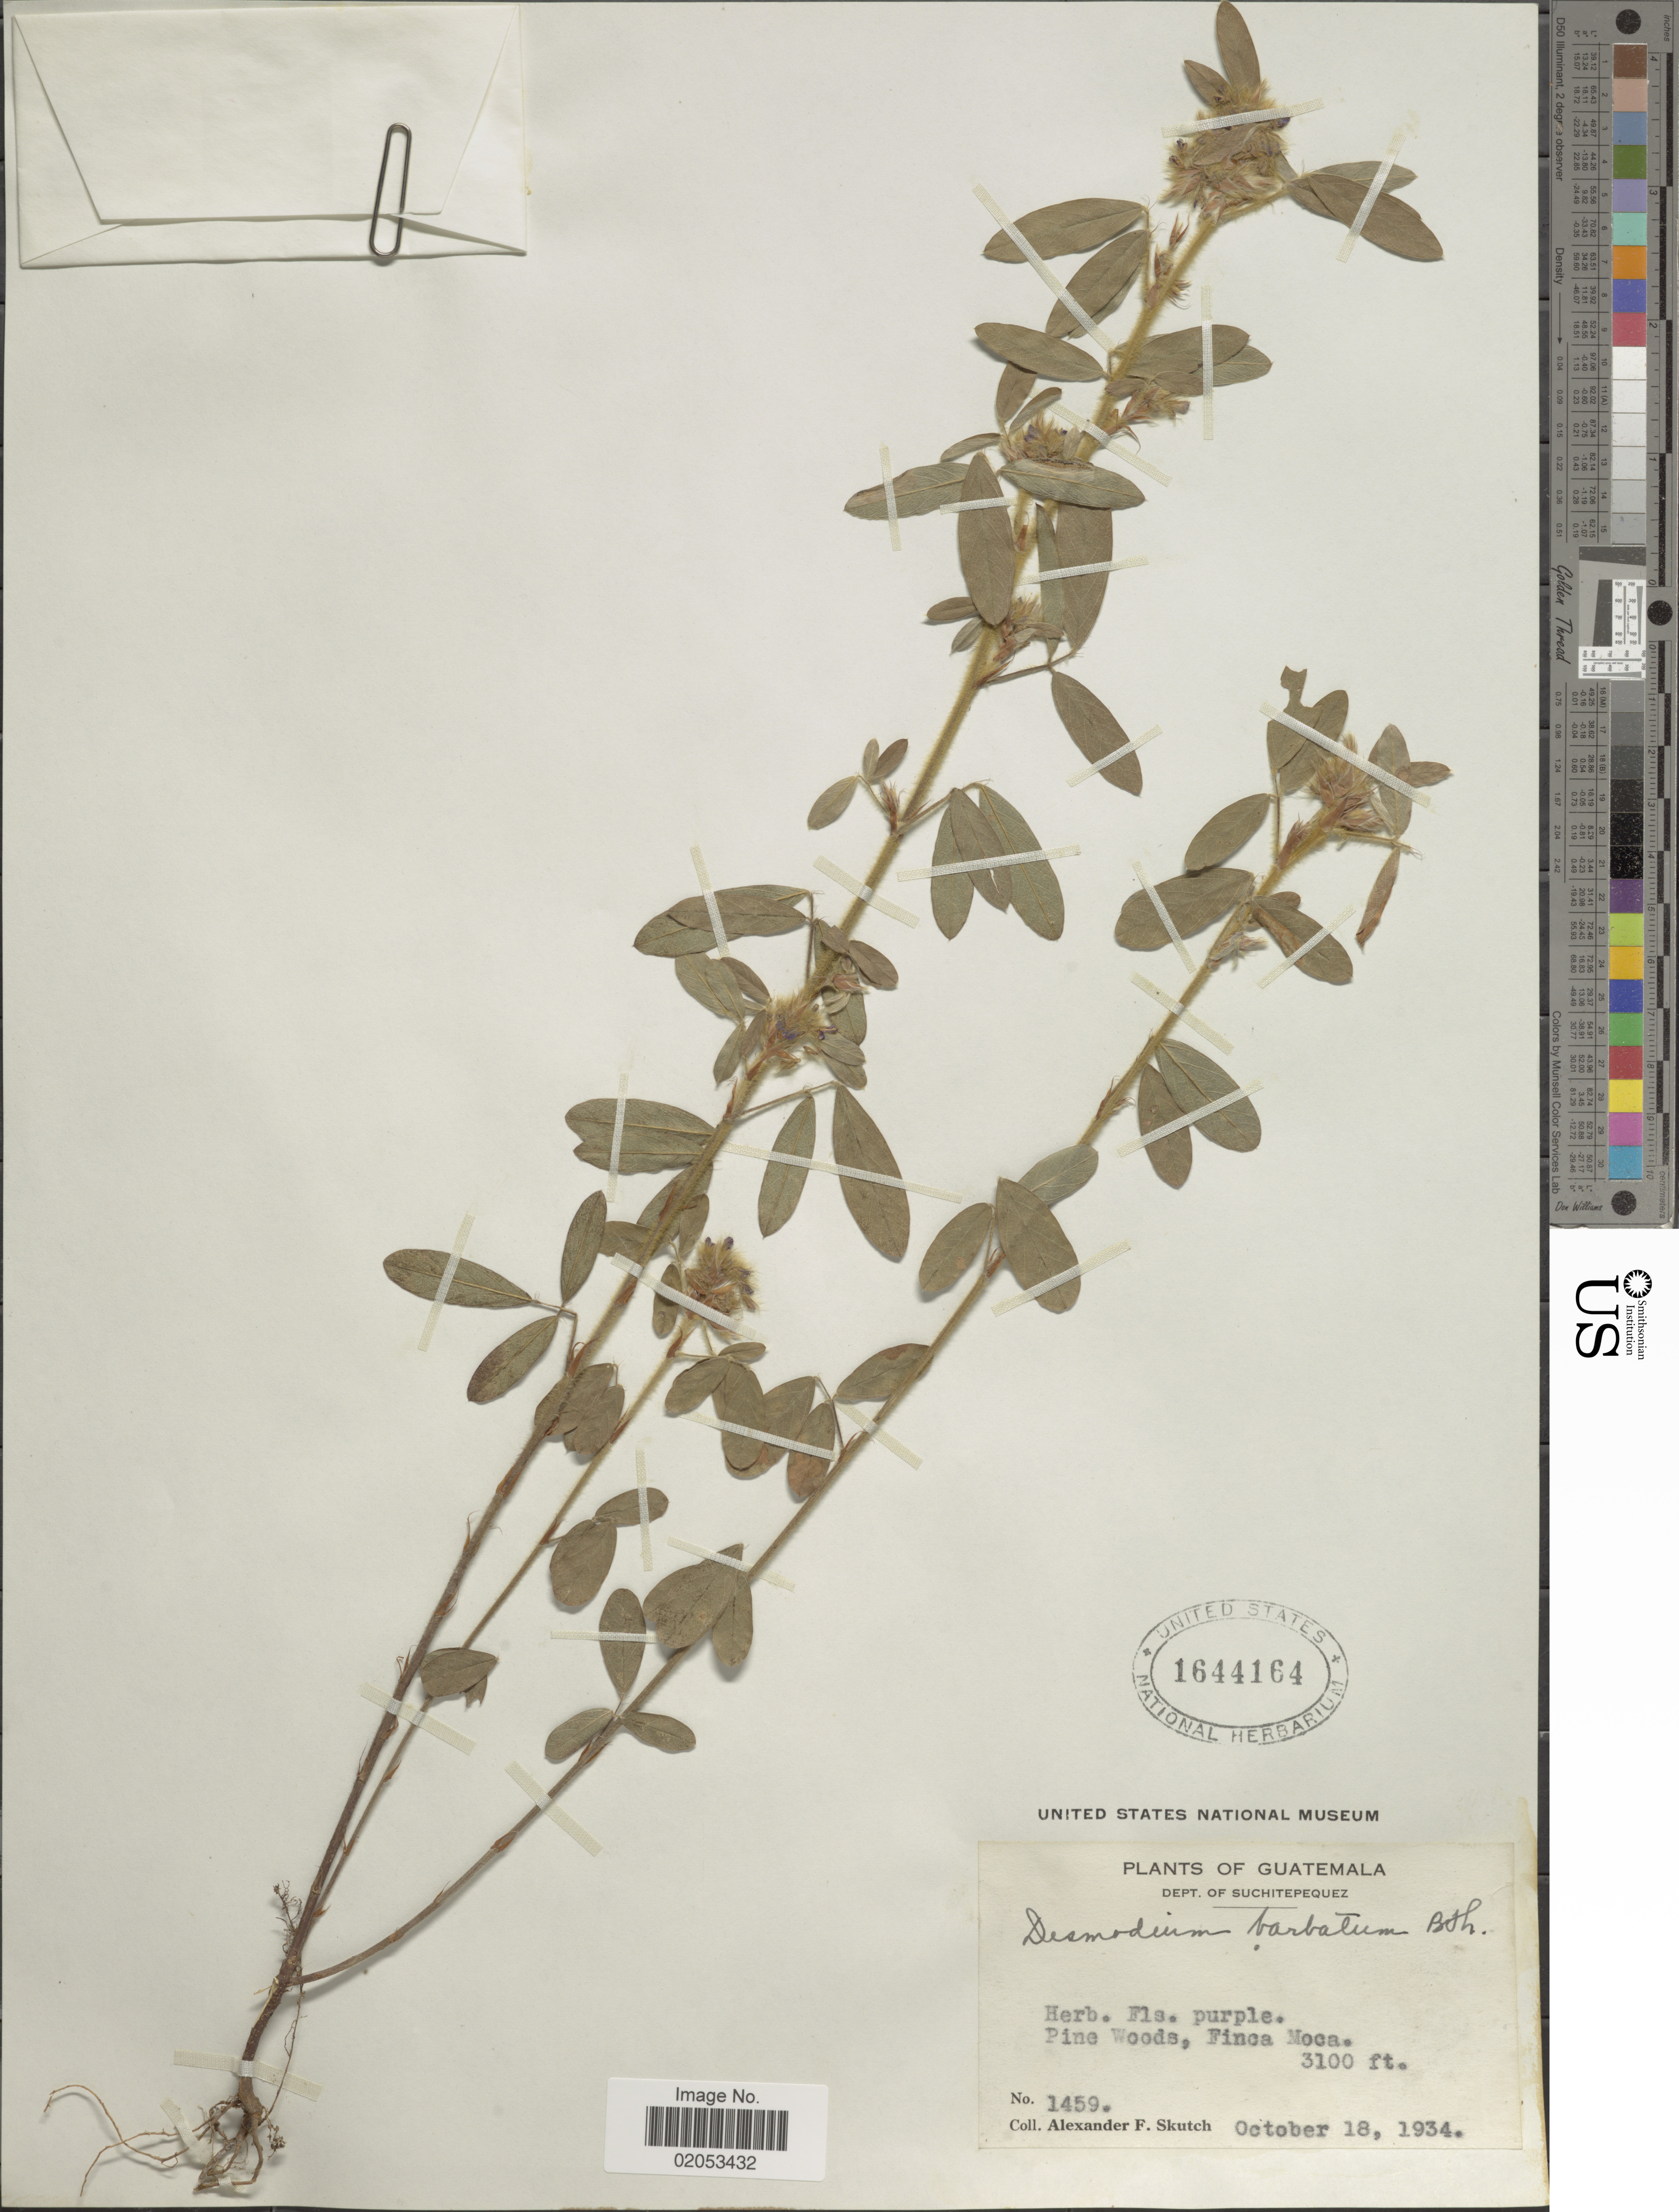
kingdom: Plantae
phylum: Tracheophyta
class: Magnoliopsida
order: Fabales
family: Fabaceae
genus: Grona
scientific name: Grona barbata var. barbata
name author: (L.) H. Ohashi & K. Ohashi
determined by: Strong, Mark T., (BOT), Smithsonian Institution - National Museum of Natural History (UNITED STATES)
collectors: A. F. Skutch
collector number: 1459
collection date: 1934-10-18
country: Guatemala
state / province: Suchitepéquez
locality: Dept. Suchitepequez, Pine, Woods, Finca Moca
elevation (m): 945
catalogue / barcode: US 1644164